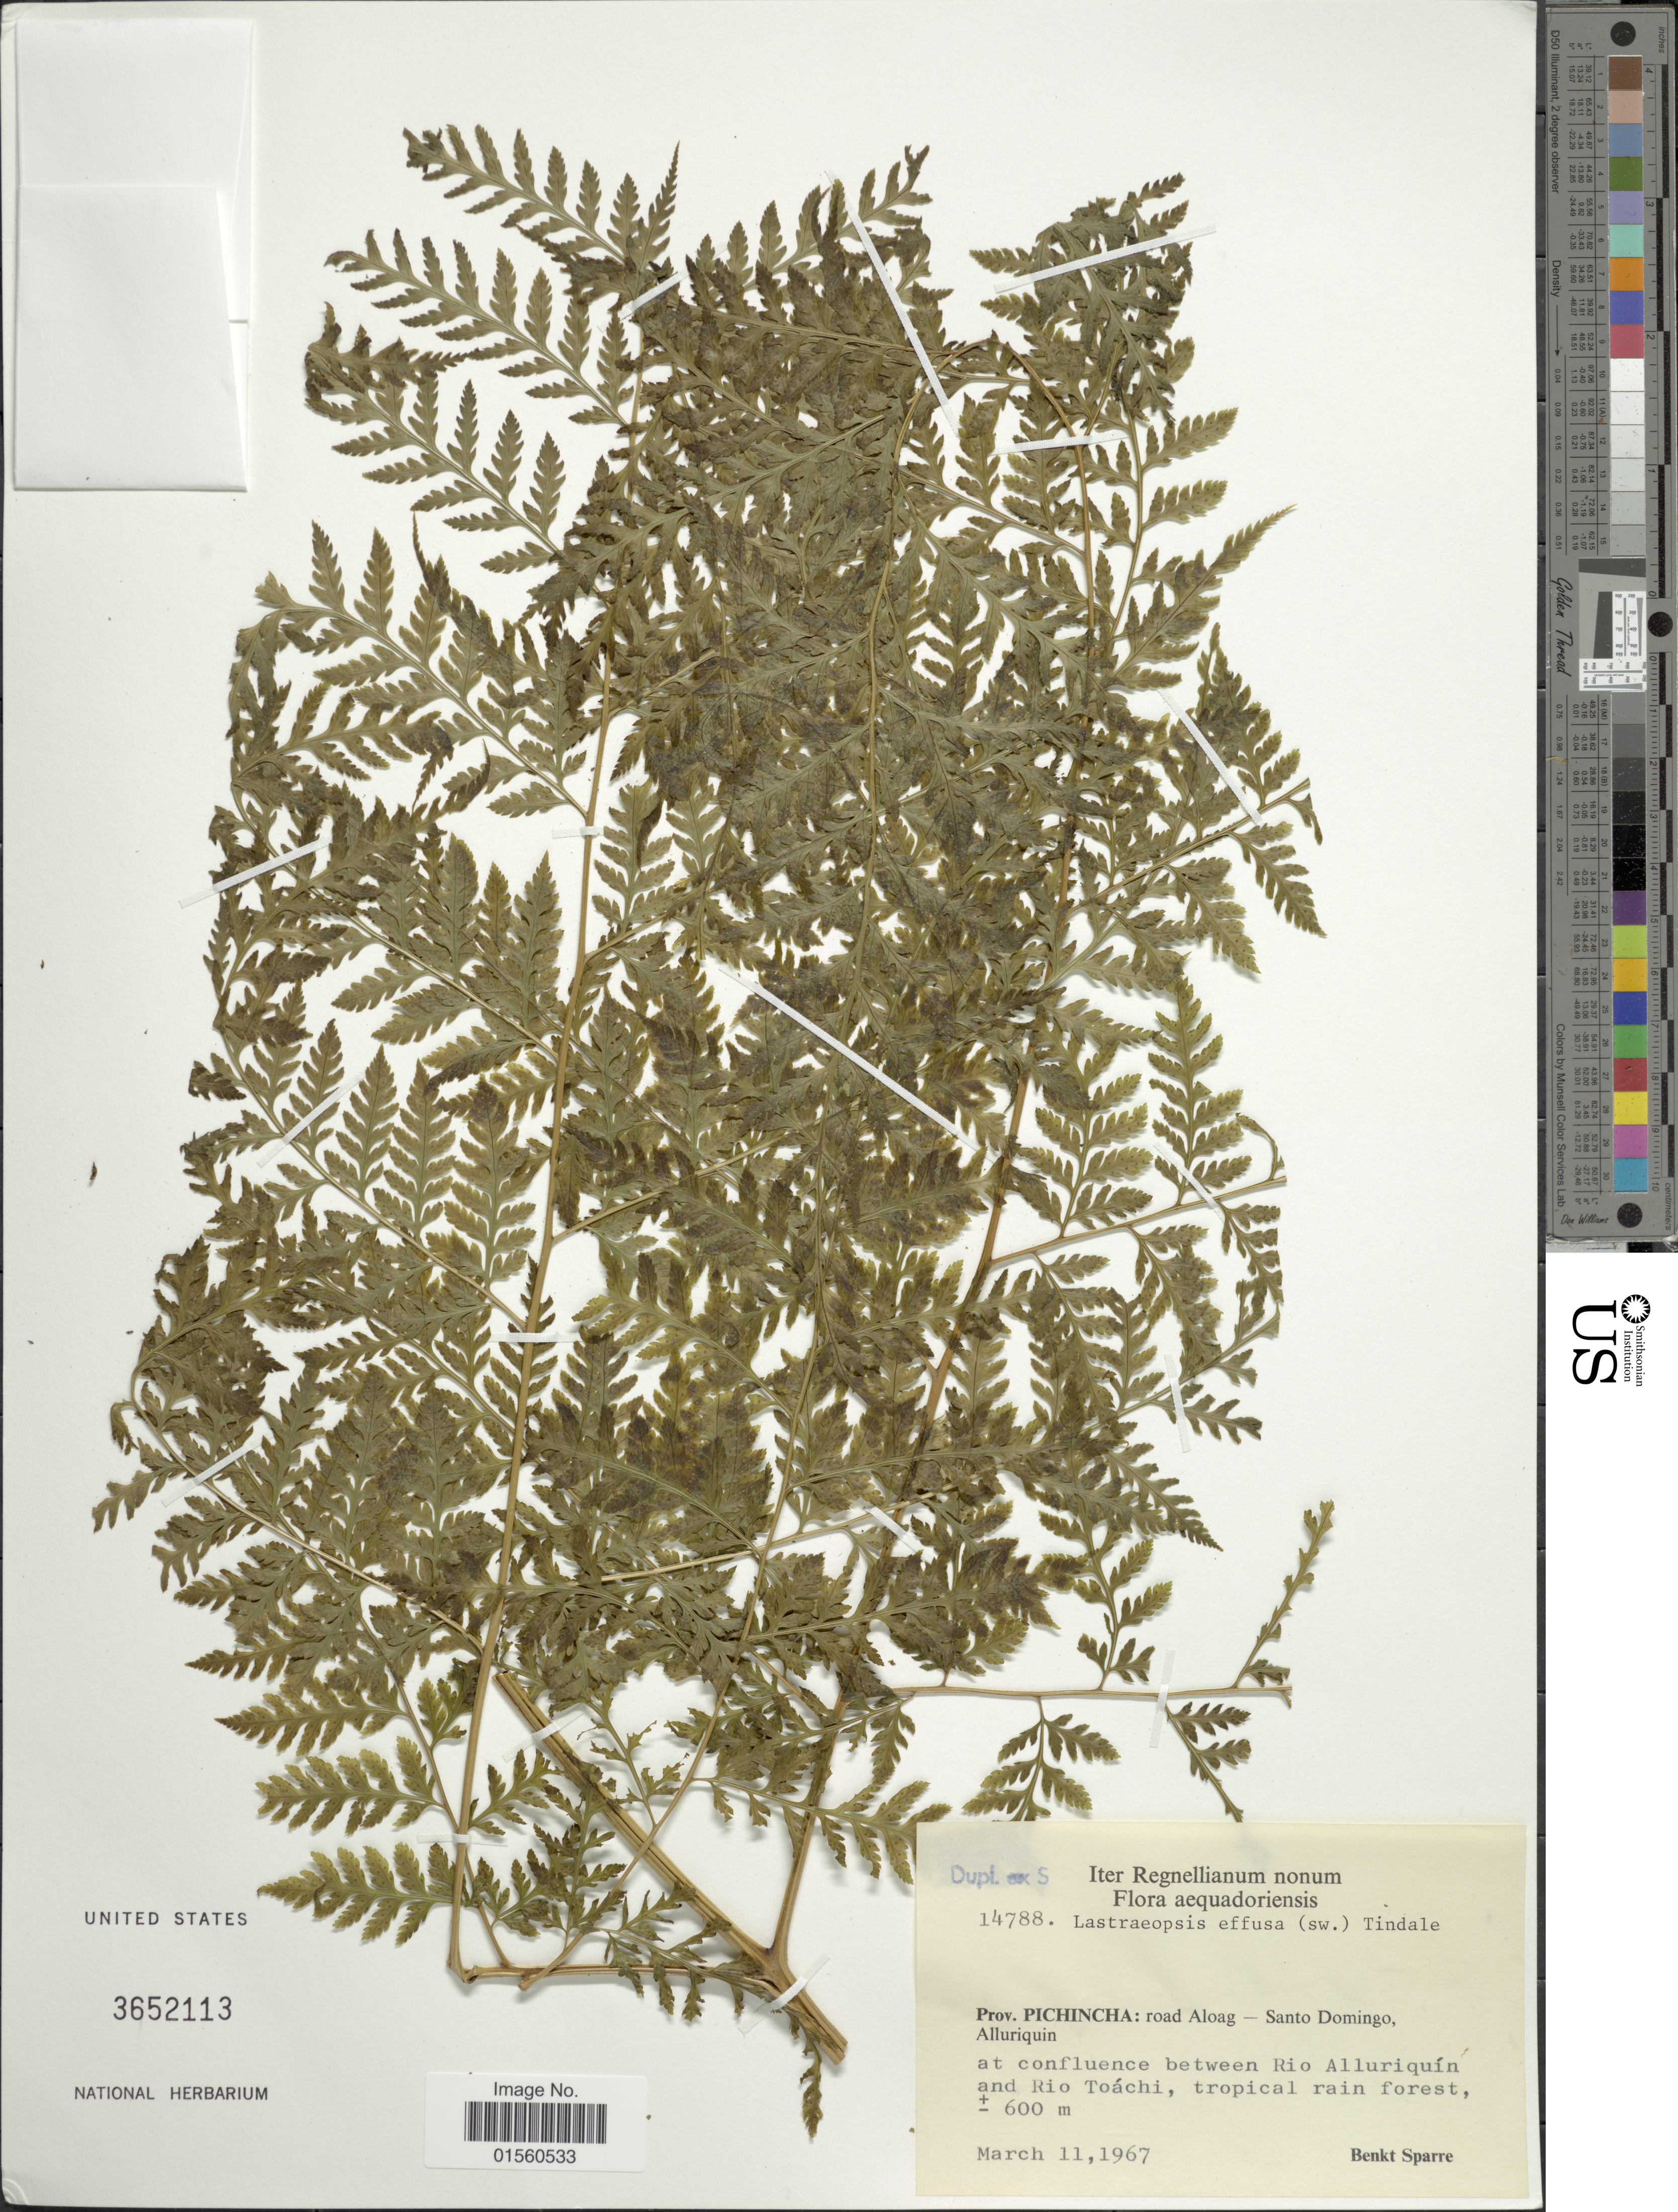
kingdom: Plantae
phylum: Tracheophyta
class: Polypodiopsida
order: Polypodiales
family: Dryopteridaceae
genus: Parapolystichum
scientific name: Parapolystichum effusum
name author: (Sw.) Ching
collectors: B. Sparre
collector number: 14788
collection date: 1967-03-11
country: Ecuador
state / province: Pichincha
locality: Prov. Pichincha: road along- Santo Domingo, Alluriquin, at confluence between Rio Alluriquin and rio Toachi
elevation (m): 600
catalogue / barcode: US 3652113